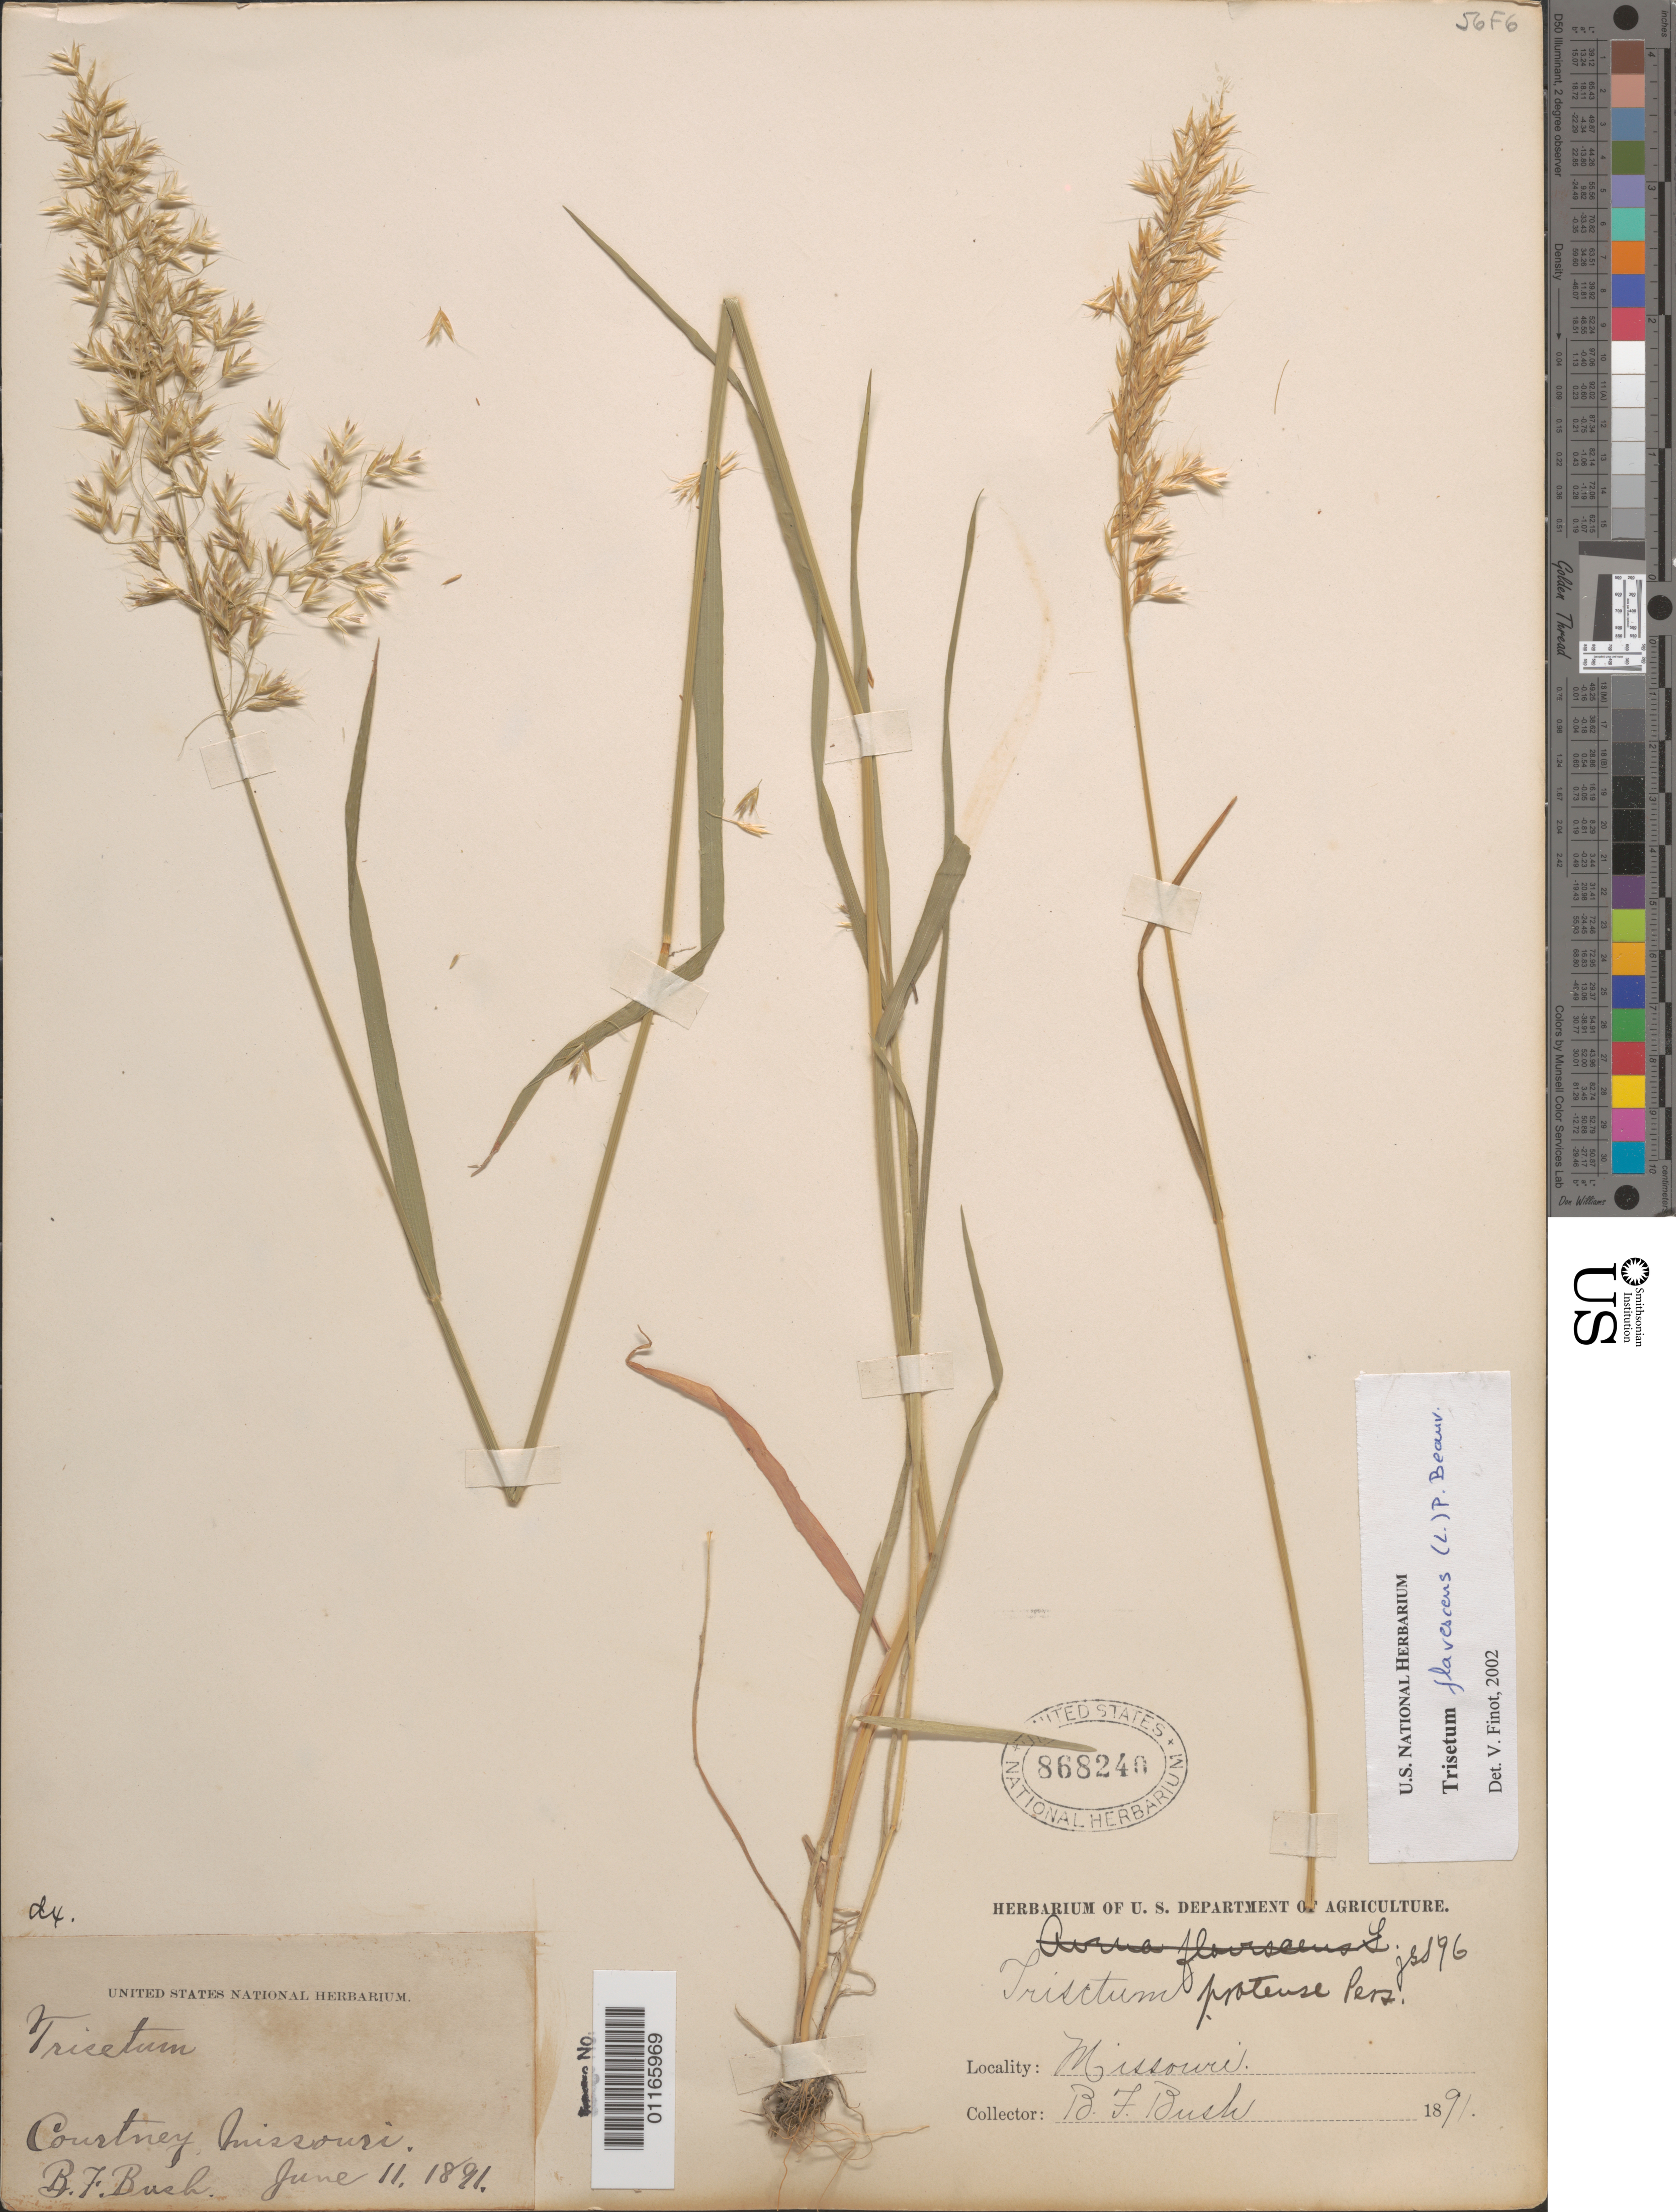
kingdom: Plantae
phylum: Tracheophyta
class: Liliopsida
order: Poales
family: Poaceae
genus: Trisetum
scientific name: Trisetum flavescens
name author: (L.) P. Beauv.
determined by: Finot, V. L.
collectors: B. F. Bush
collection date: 1891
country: United States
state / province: Missouri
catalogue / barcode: US 868240